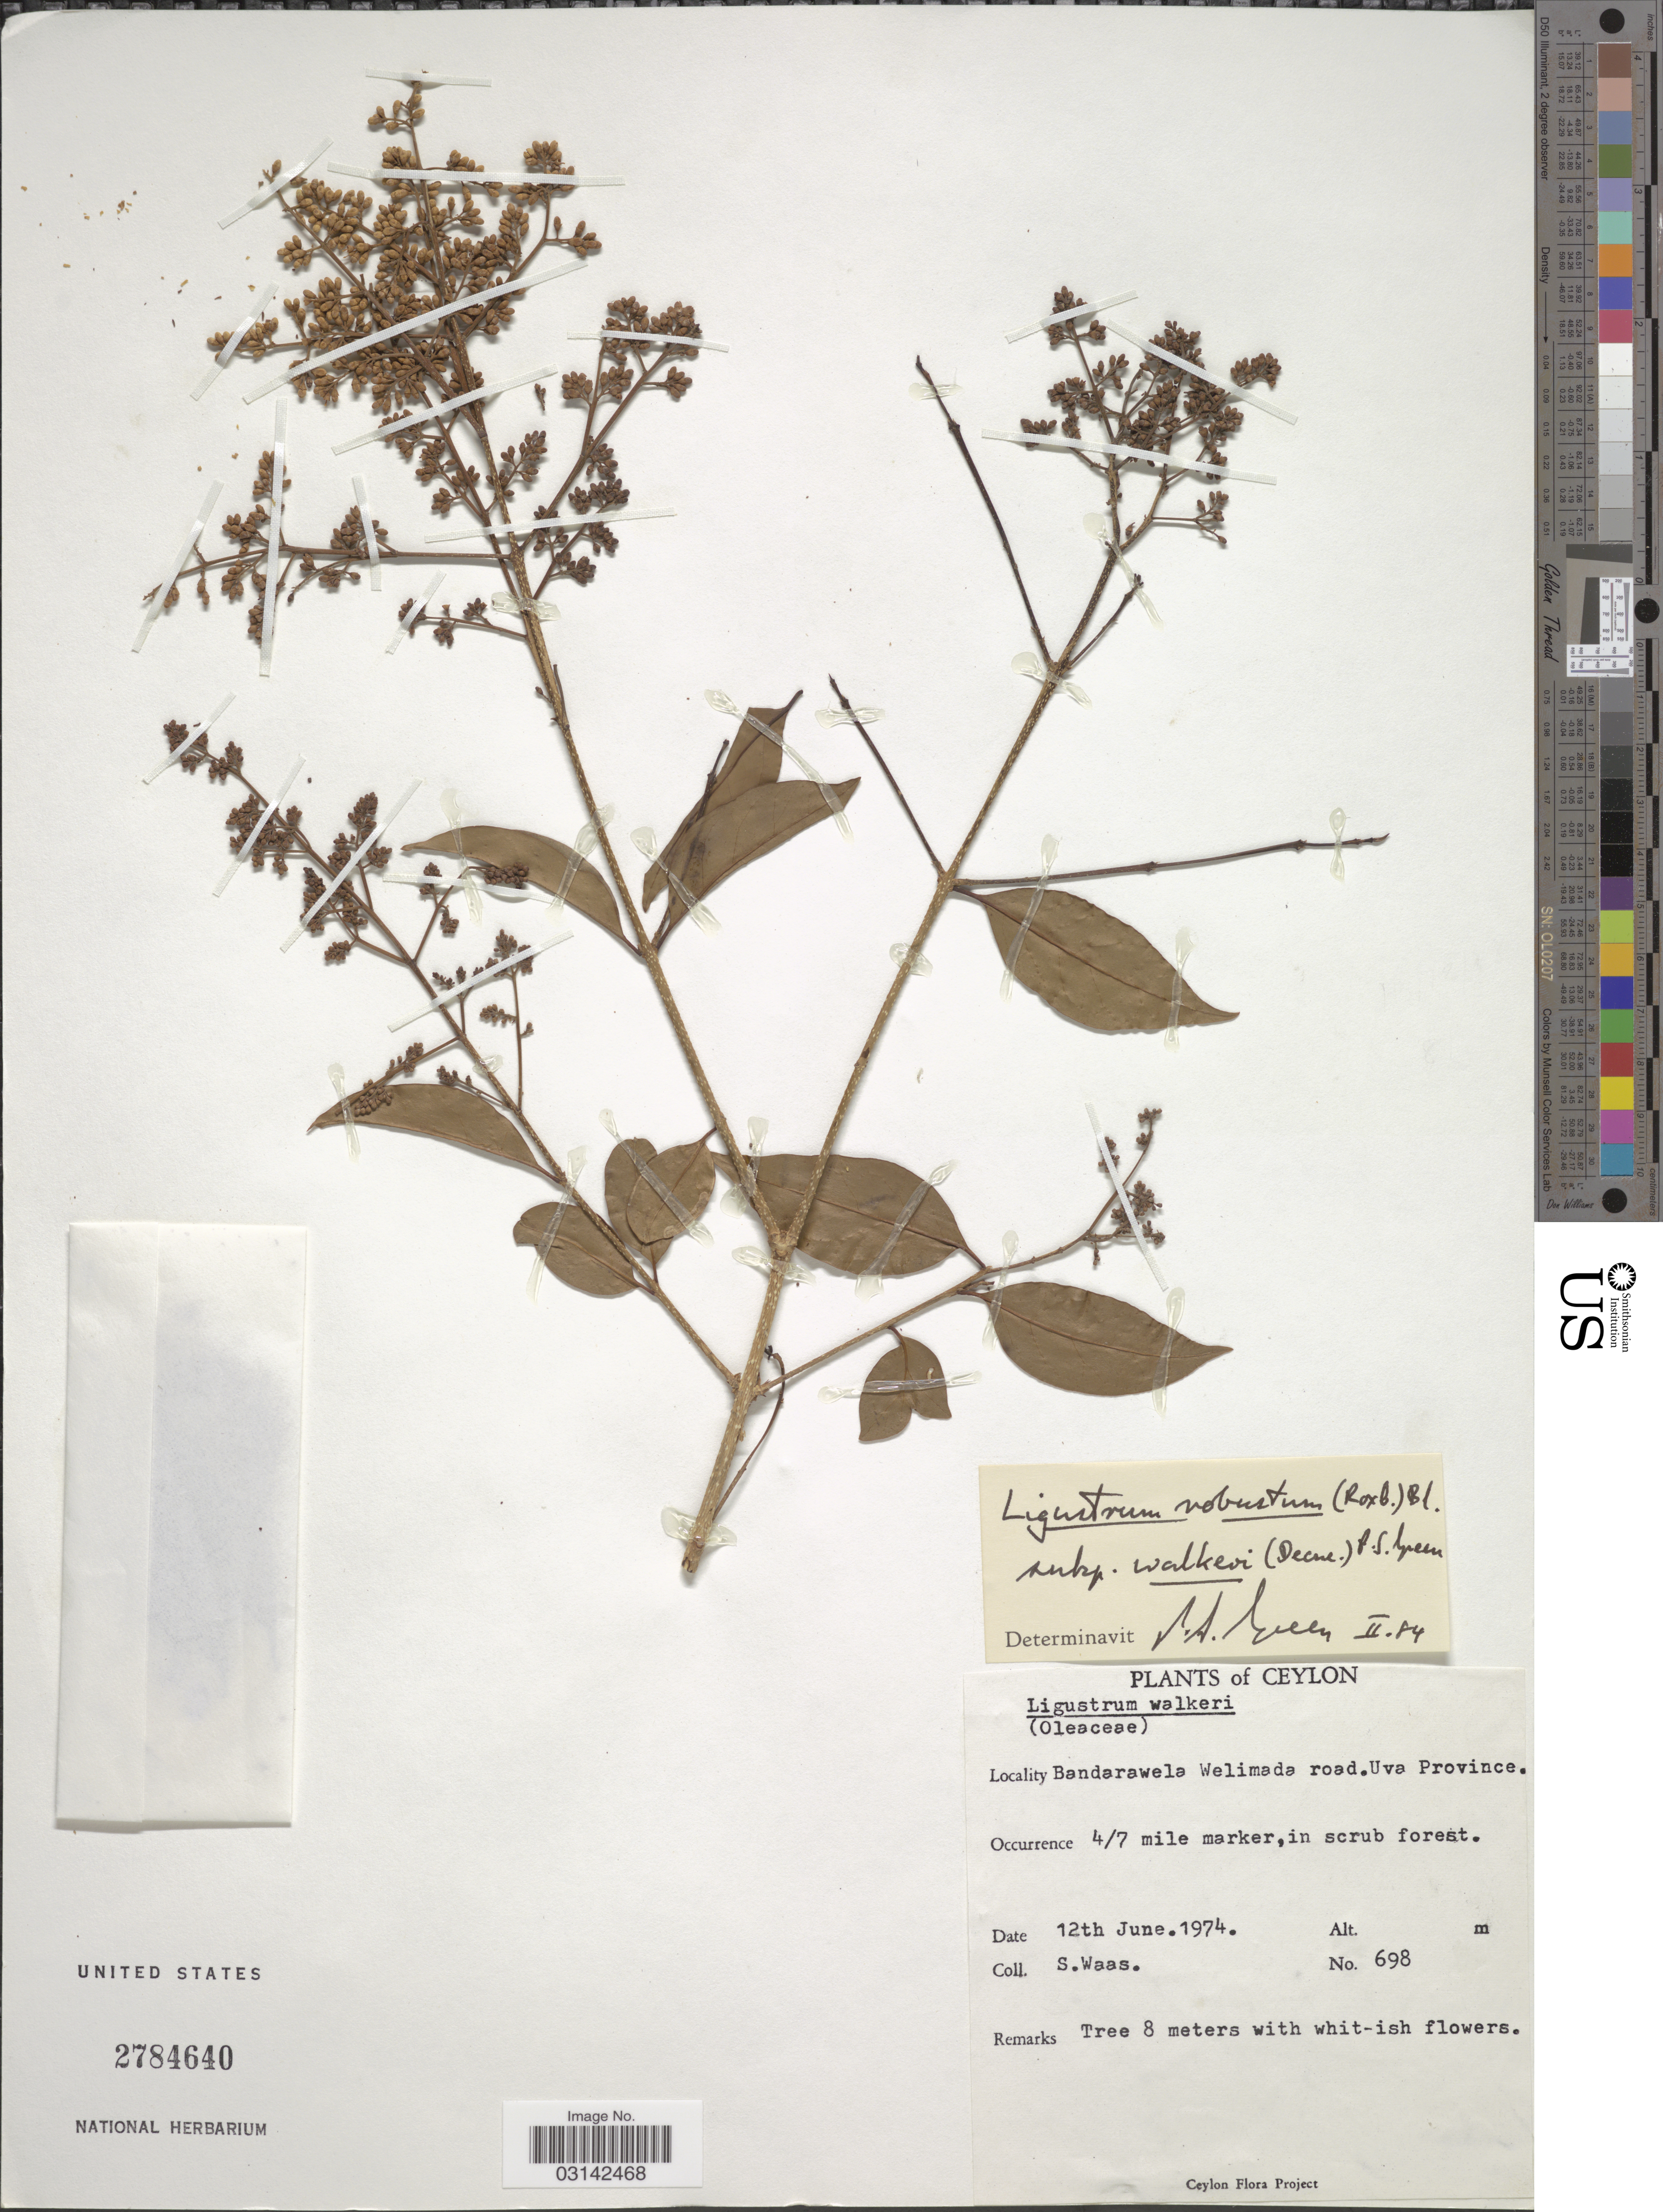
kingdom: Plantae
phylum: Tracheophyta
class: Magnoliopsida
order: Lamiales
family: Oleaceae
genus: Ligustrum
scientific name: Ligustrum robustum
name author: (Roxb.) Blume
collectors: S. Waas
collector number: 698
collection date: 1974-06-12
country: Sri Lanka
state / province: Uva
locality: Ceylon, Bandarawela Welimada road. 4/7 mile marker.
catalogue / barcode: US 2784640